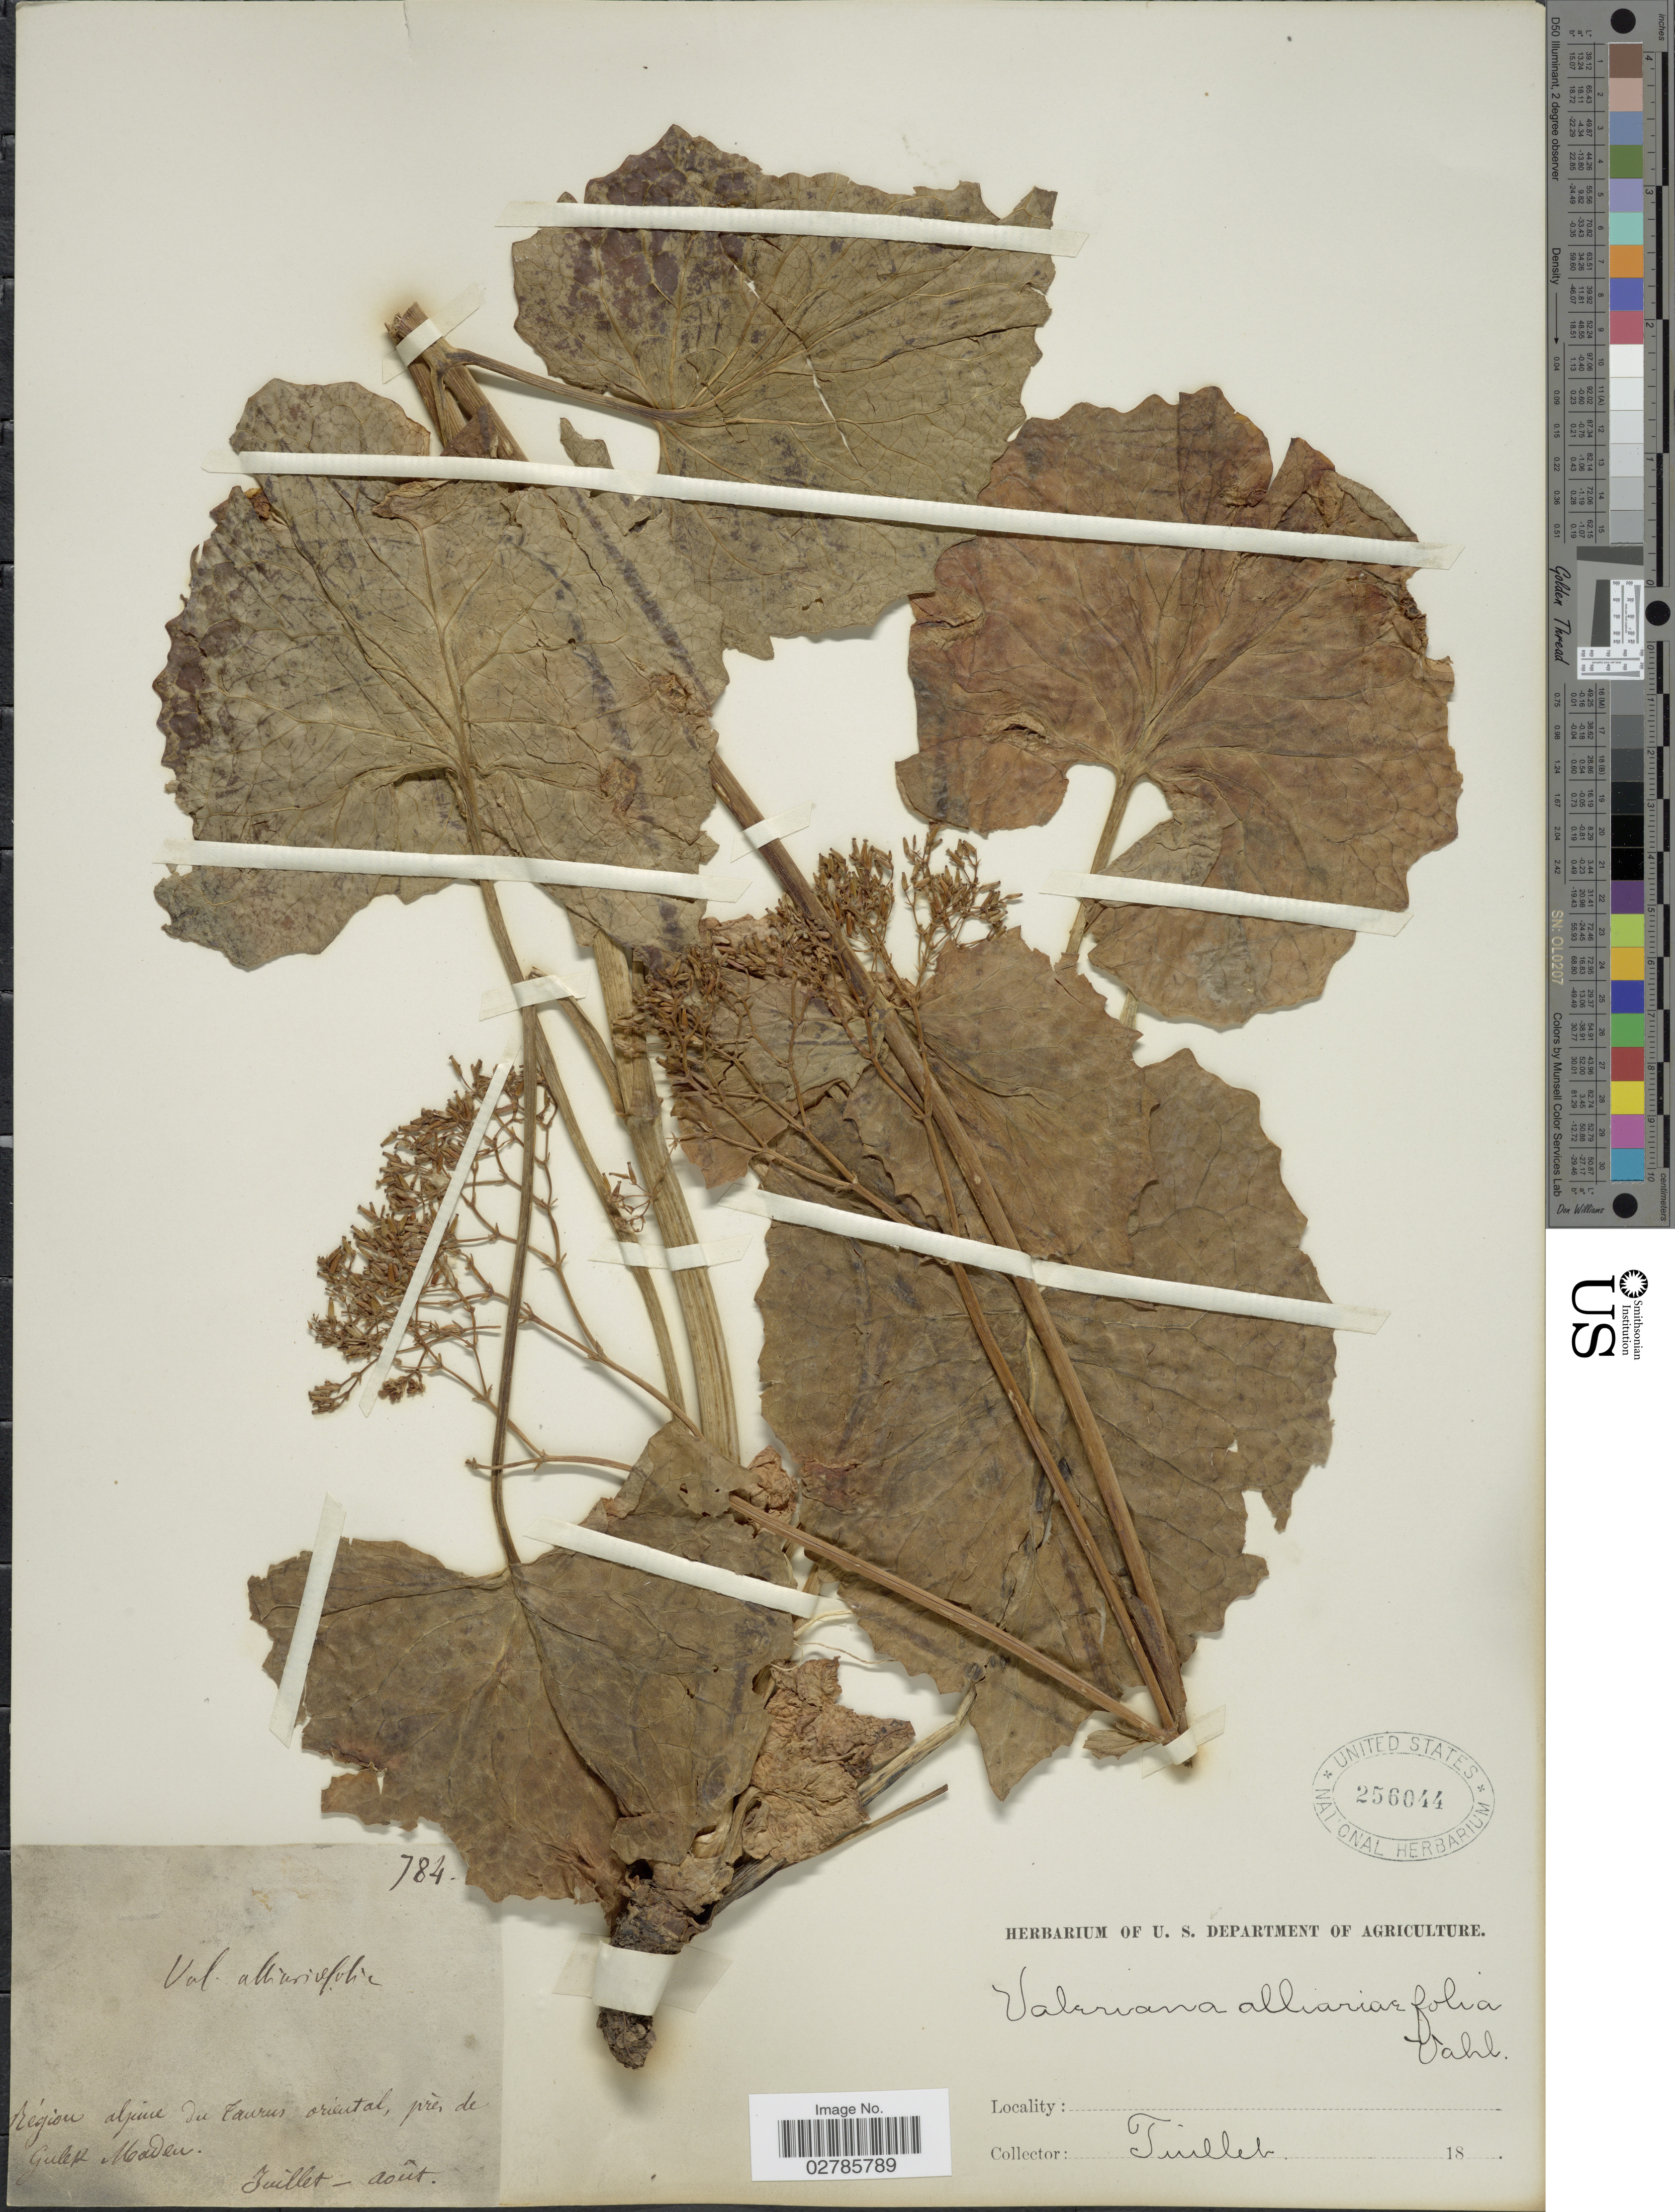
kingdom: Plantae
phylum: Tracheophyta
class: Magnoliopsida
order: Dipsacales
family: Caprifoliaceae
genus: Valeriana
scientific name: Valeriana alliariifolia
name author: Vahl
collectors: Facchini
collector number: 784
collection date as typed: Juillet - août 18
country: Turkey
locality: Région alpine du Taurus oriental, près de Gulett Maden.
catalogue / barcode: US 256044